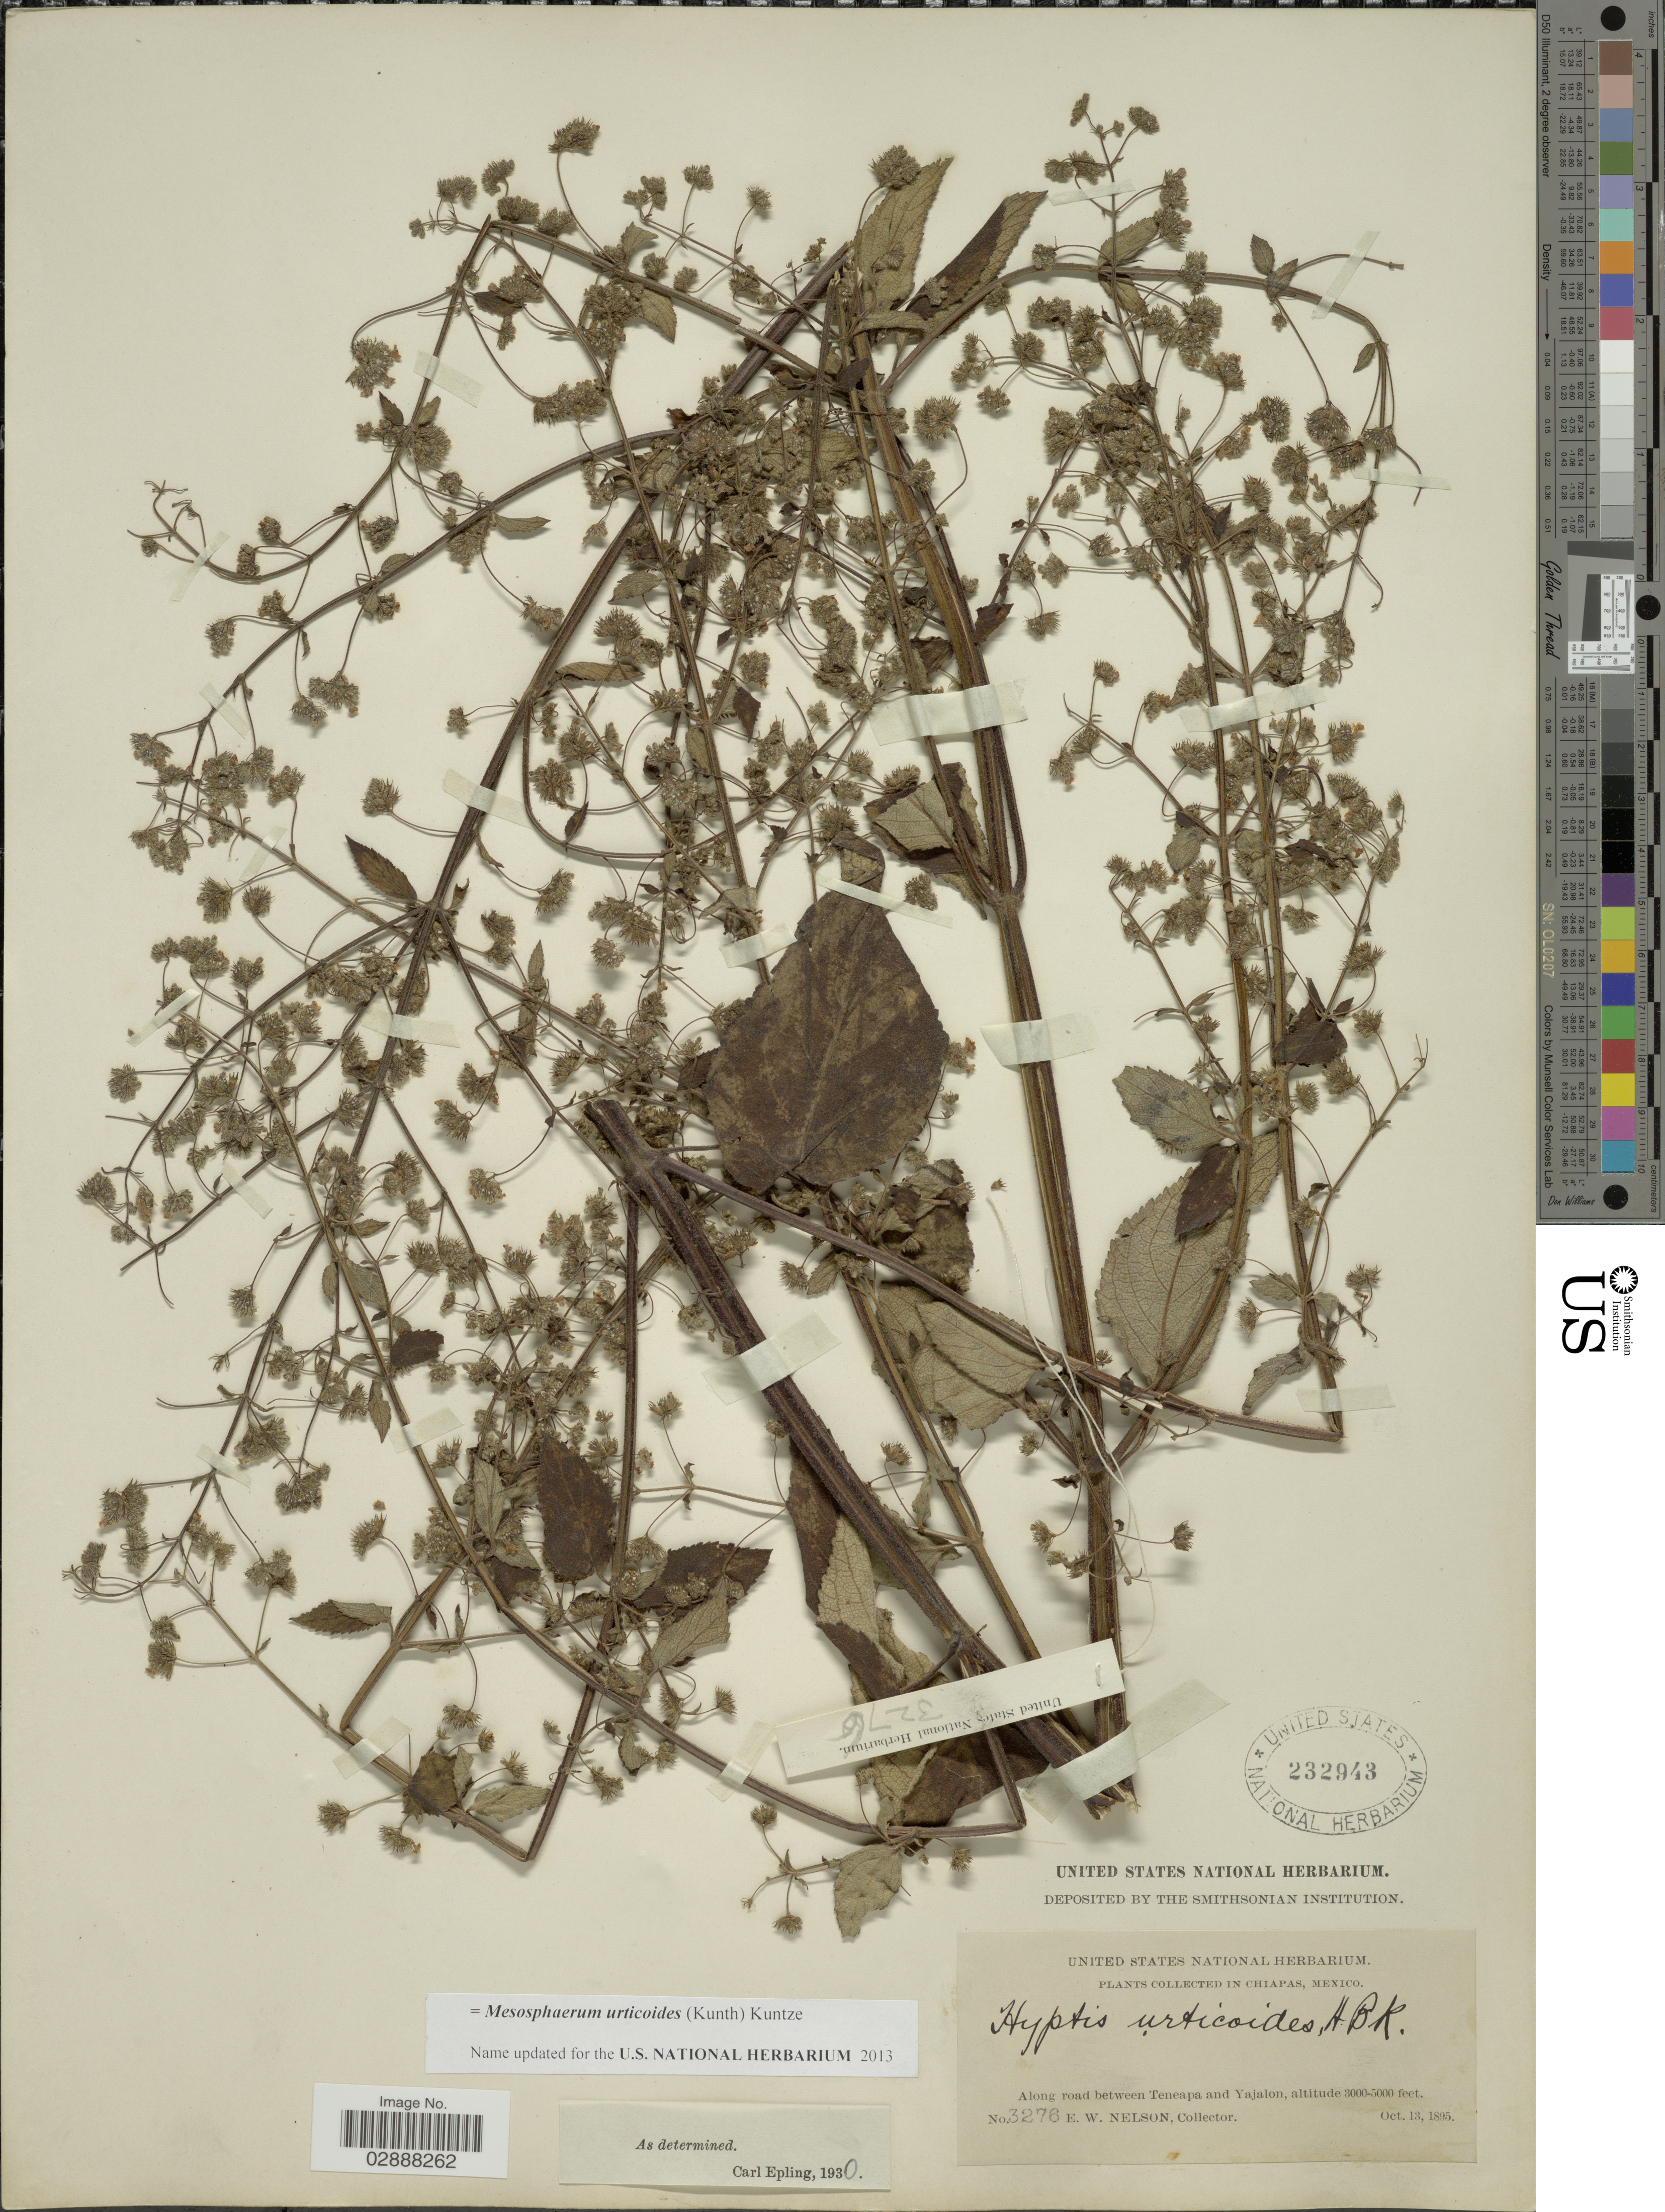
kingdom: Plantae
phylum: Tracheophyta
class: Magnoliopsida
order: Lamiales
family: Lamiaceae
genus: Mesosphaerum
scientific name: Mesosphaerum urticoides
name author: (Kunth) Kuntze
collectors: E. W. Nelson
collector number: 3276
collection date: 1895-10-13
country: Mexico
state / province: Chiapas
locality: Along road between Teneapa and Yajalon.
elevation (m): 914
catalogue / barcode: US 232943